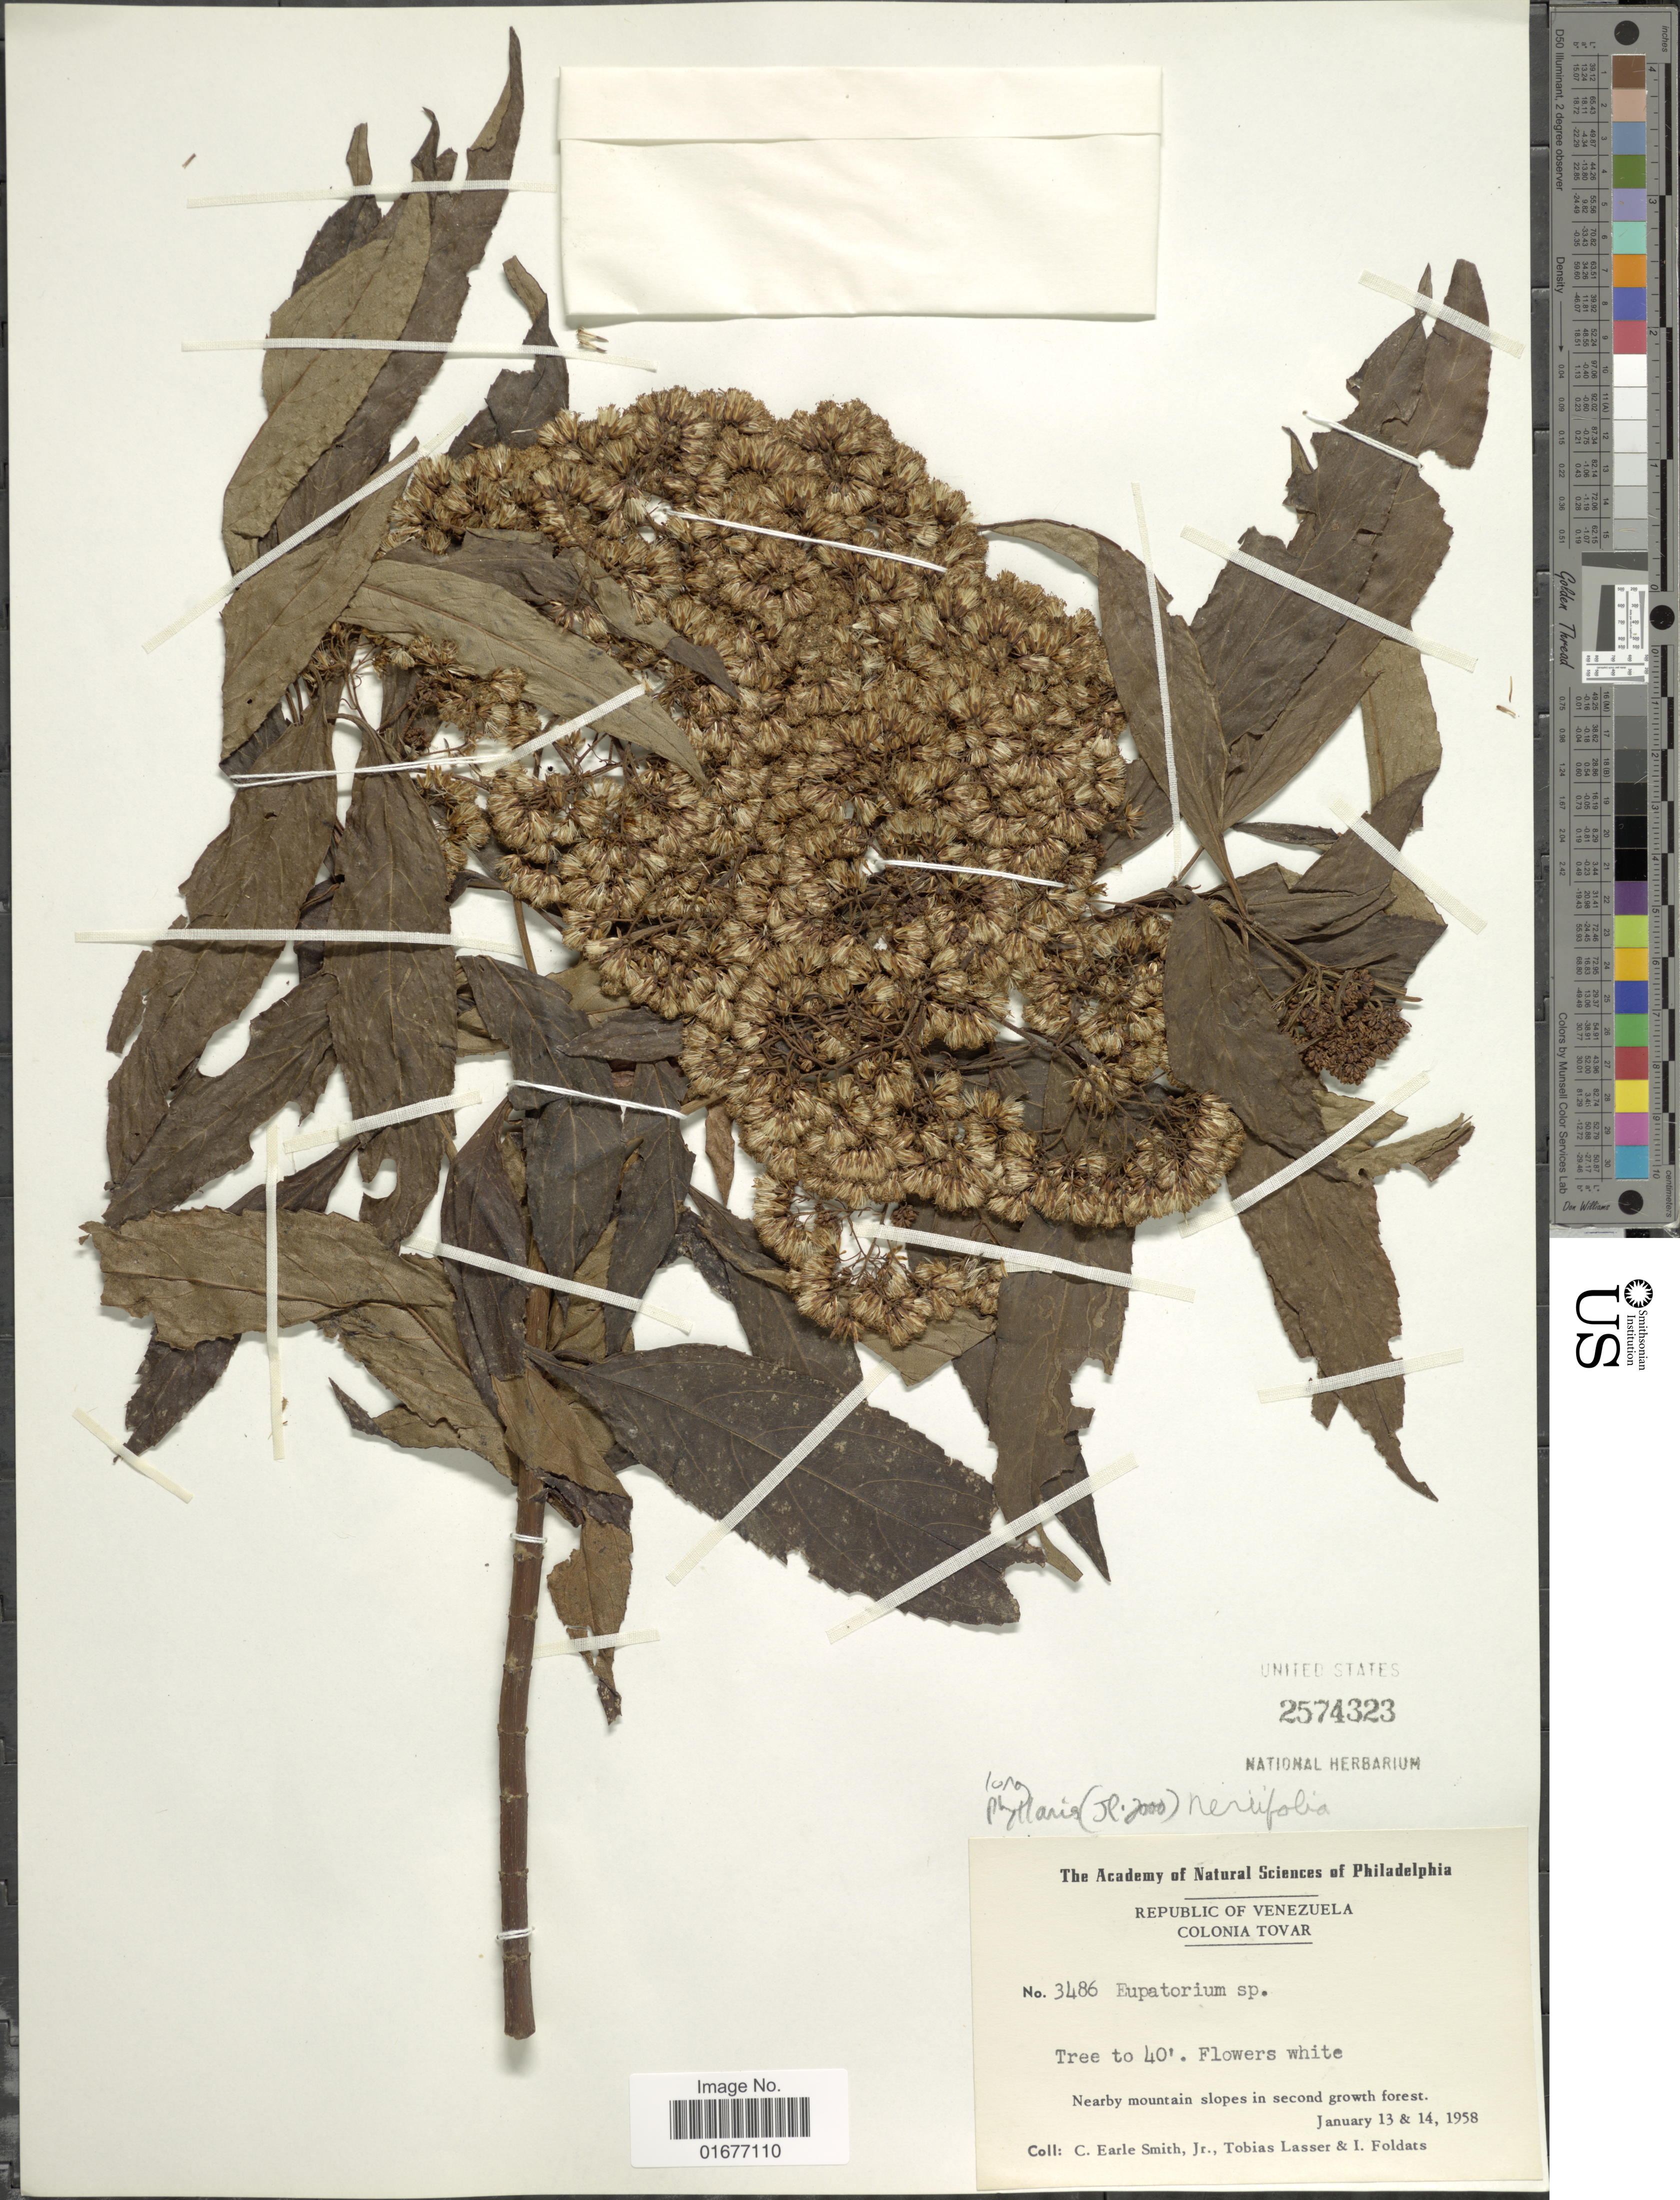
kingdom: Plantae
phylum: Tracheophyta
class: Magnoliopsida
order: Asterales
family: Asteraceae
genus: Ageratina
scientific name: Ageratina neriifolia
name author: (B.L. Rob.) R.M. King & H. Rob.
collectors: C. E. Smith Jr., T. Lasser & Foldats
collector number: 3486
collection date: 1958-01-13/1958-01-14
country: Venezuela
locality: Republic of Venezuela, Colonia Tovar, nearby miuntain slopes in second growth forest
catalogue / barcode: US 2574323